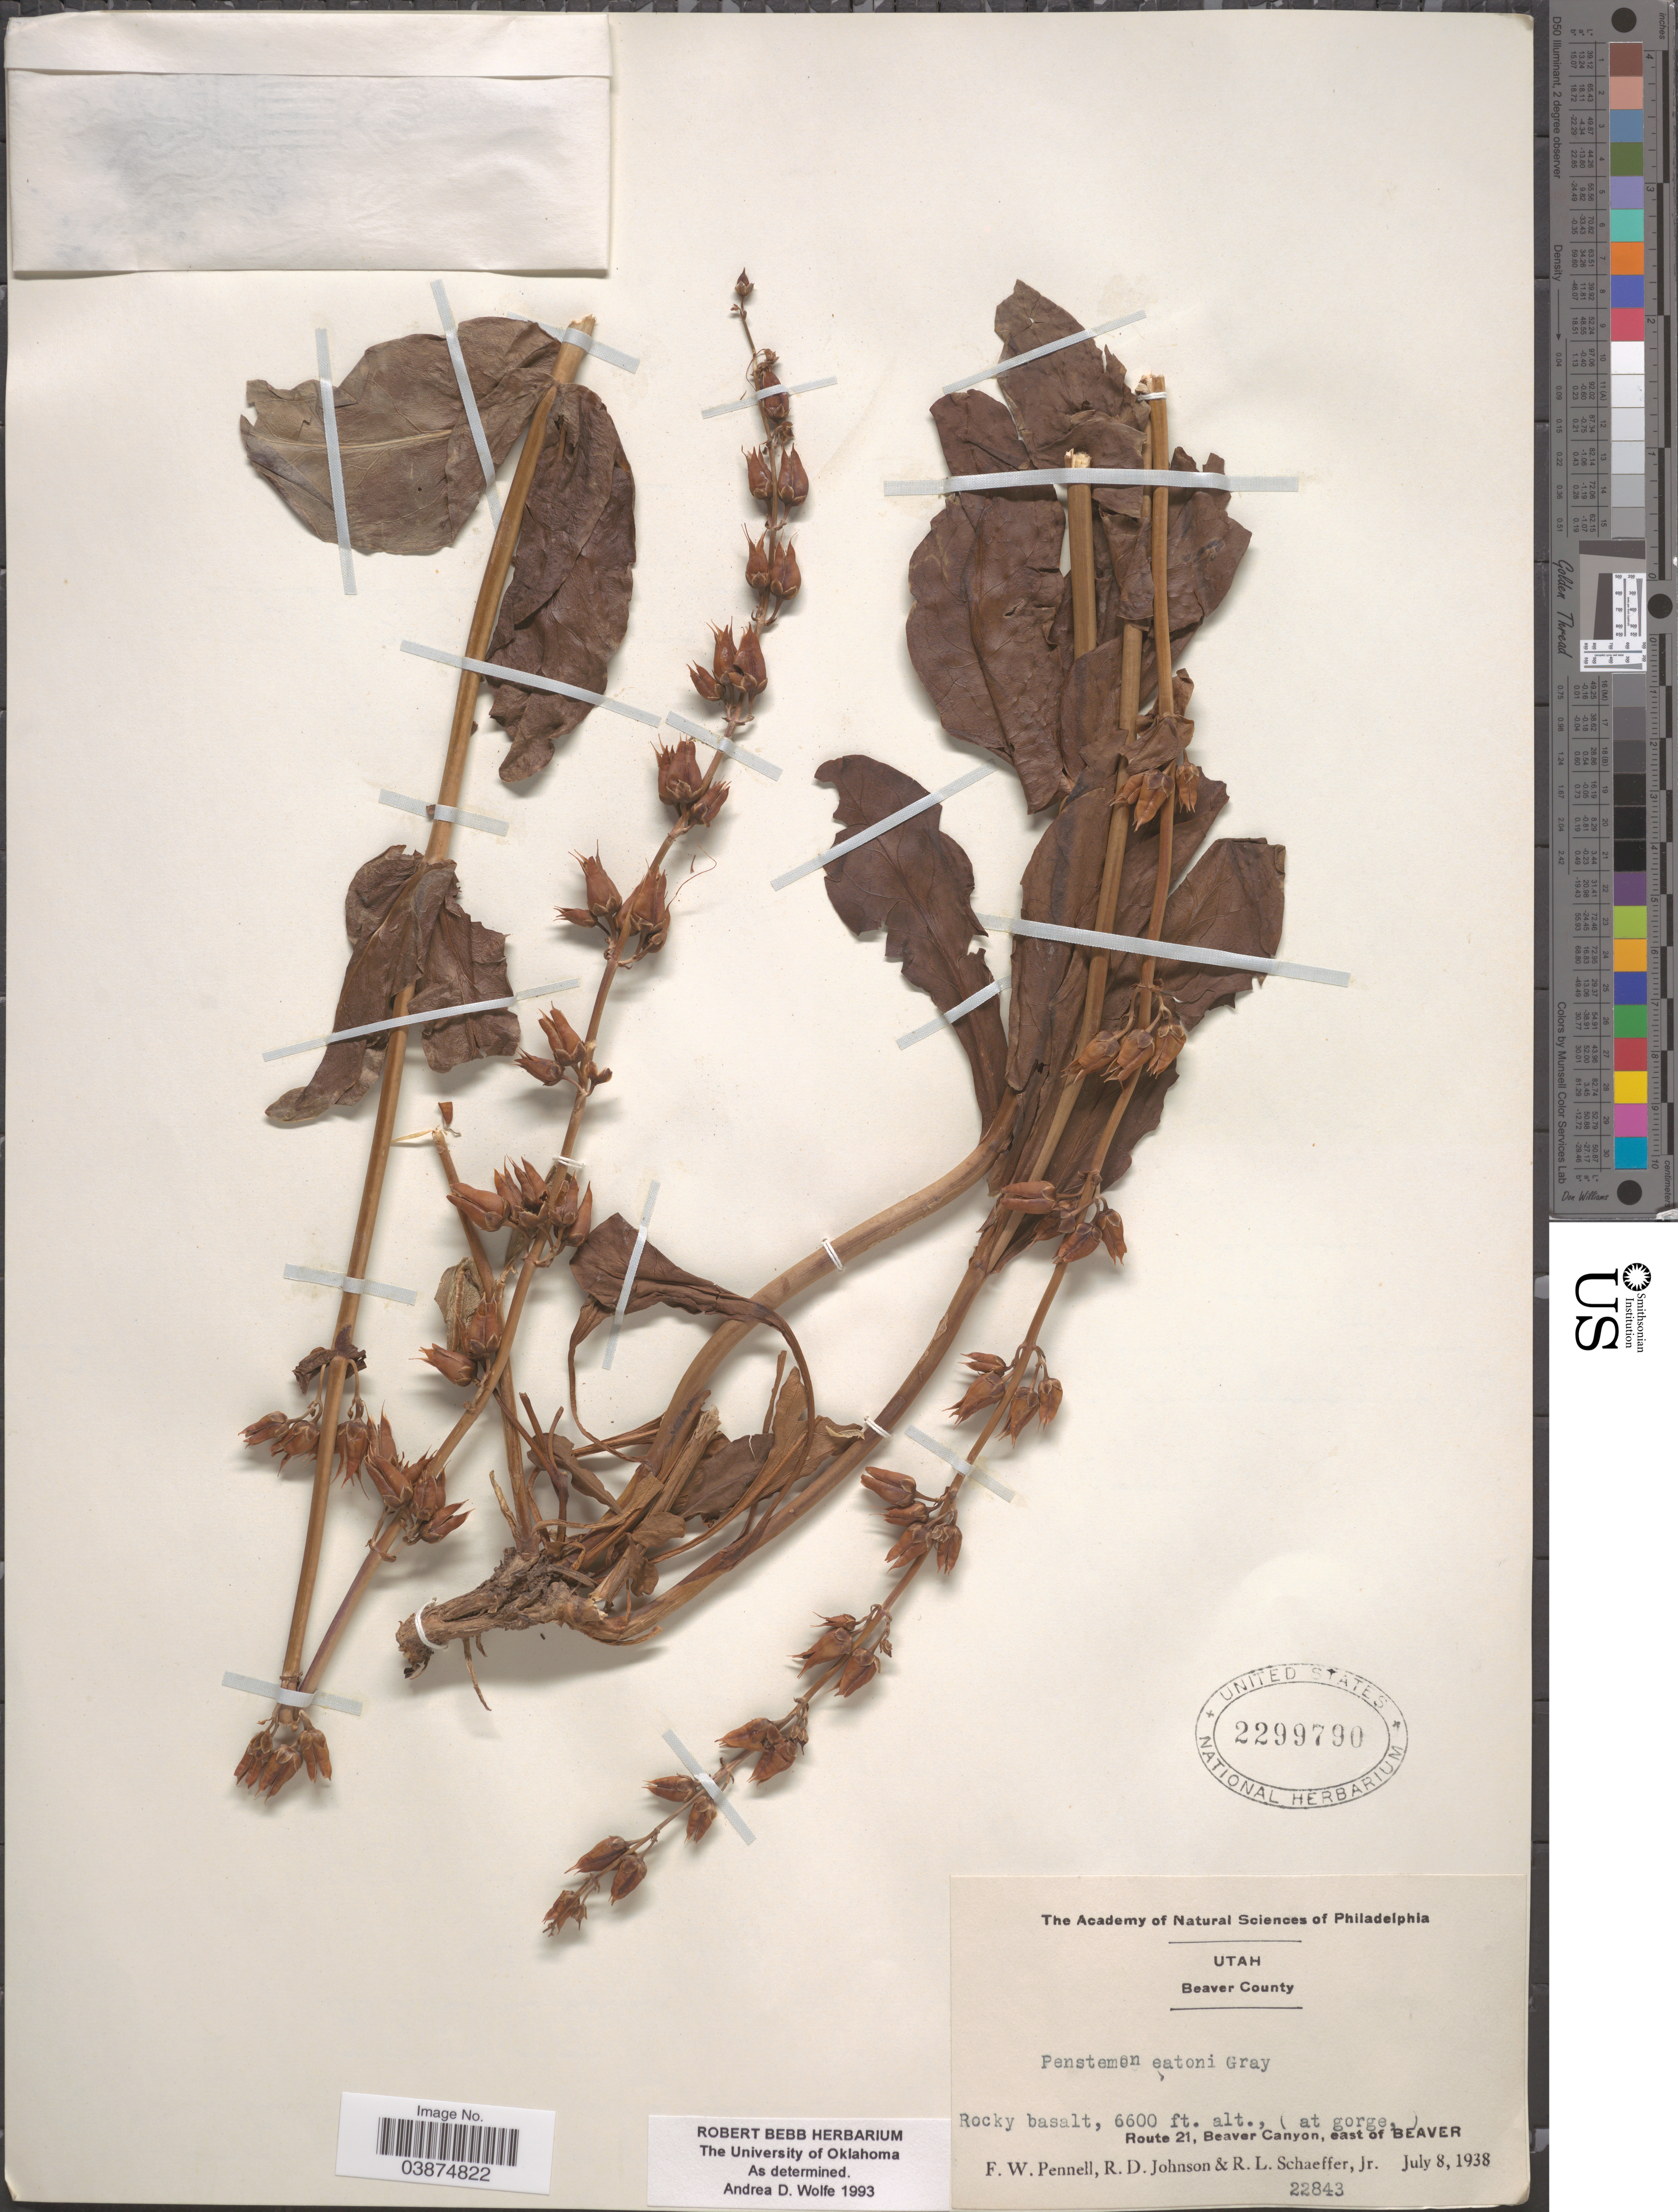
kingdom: Plantae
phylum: Tracheophyta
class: Magnoliopsida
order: Lamiales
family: Plantaginaceae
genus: Penstemon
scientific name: Penstemon eatonii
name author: A. Gray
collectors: F. W. Pennell, R. D. Johnson & R. L. Schaeffer Jr.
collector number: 22843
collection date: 1938-07-08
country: United States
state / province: Utah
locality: Beaver County. Rocky basalt, (at gorge,) Route 21, Beaver Canyon, east of Beaver.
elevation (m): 2012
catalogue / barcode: US 2299790